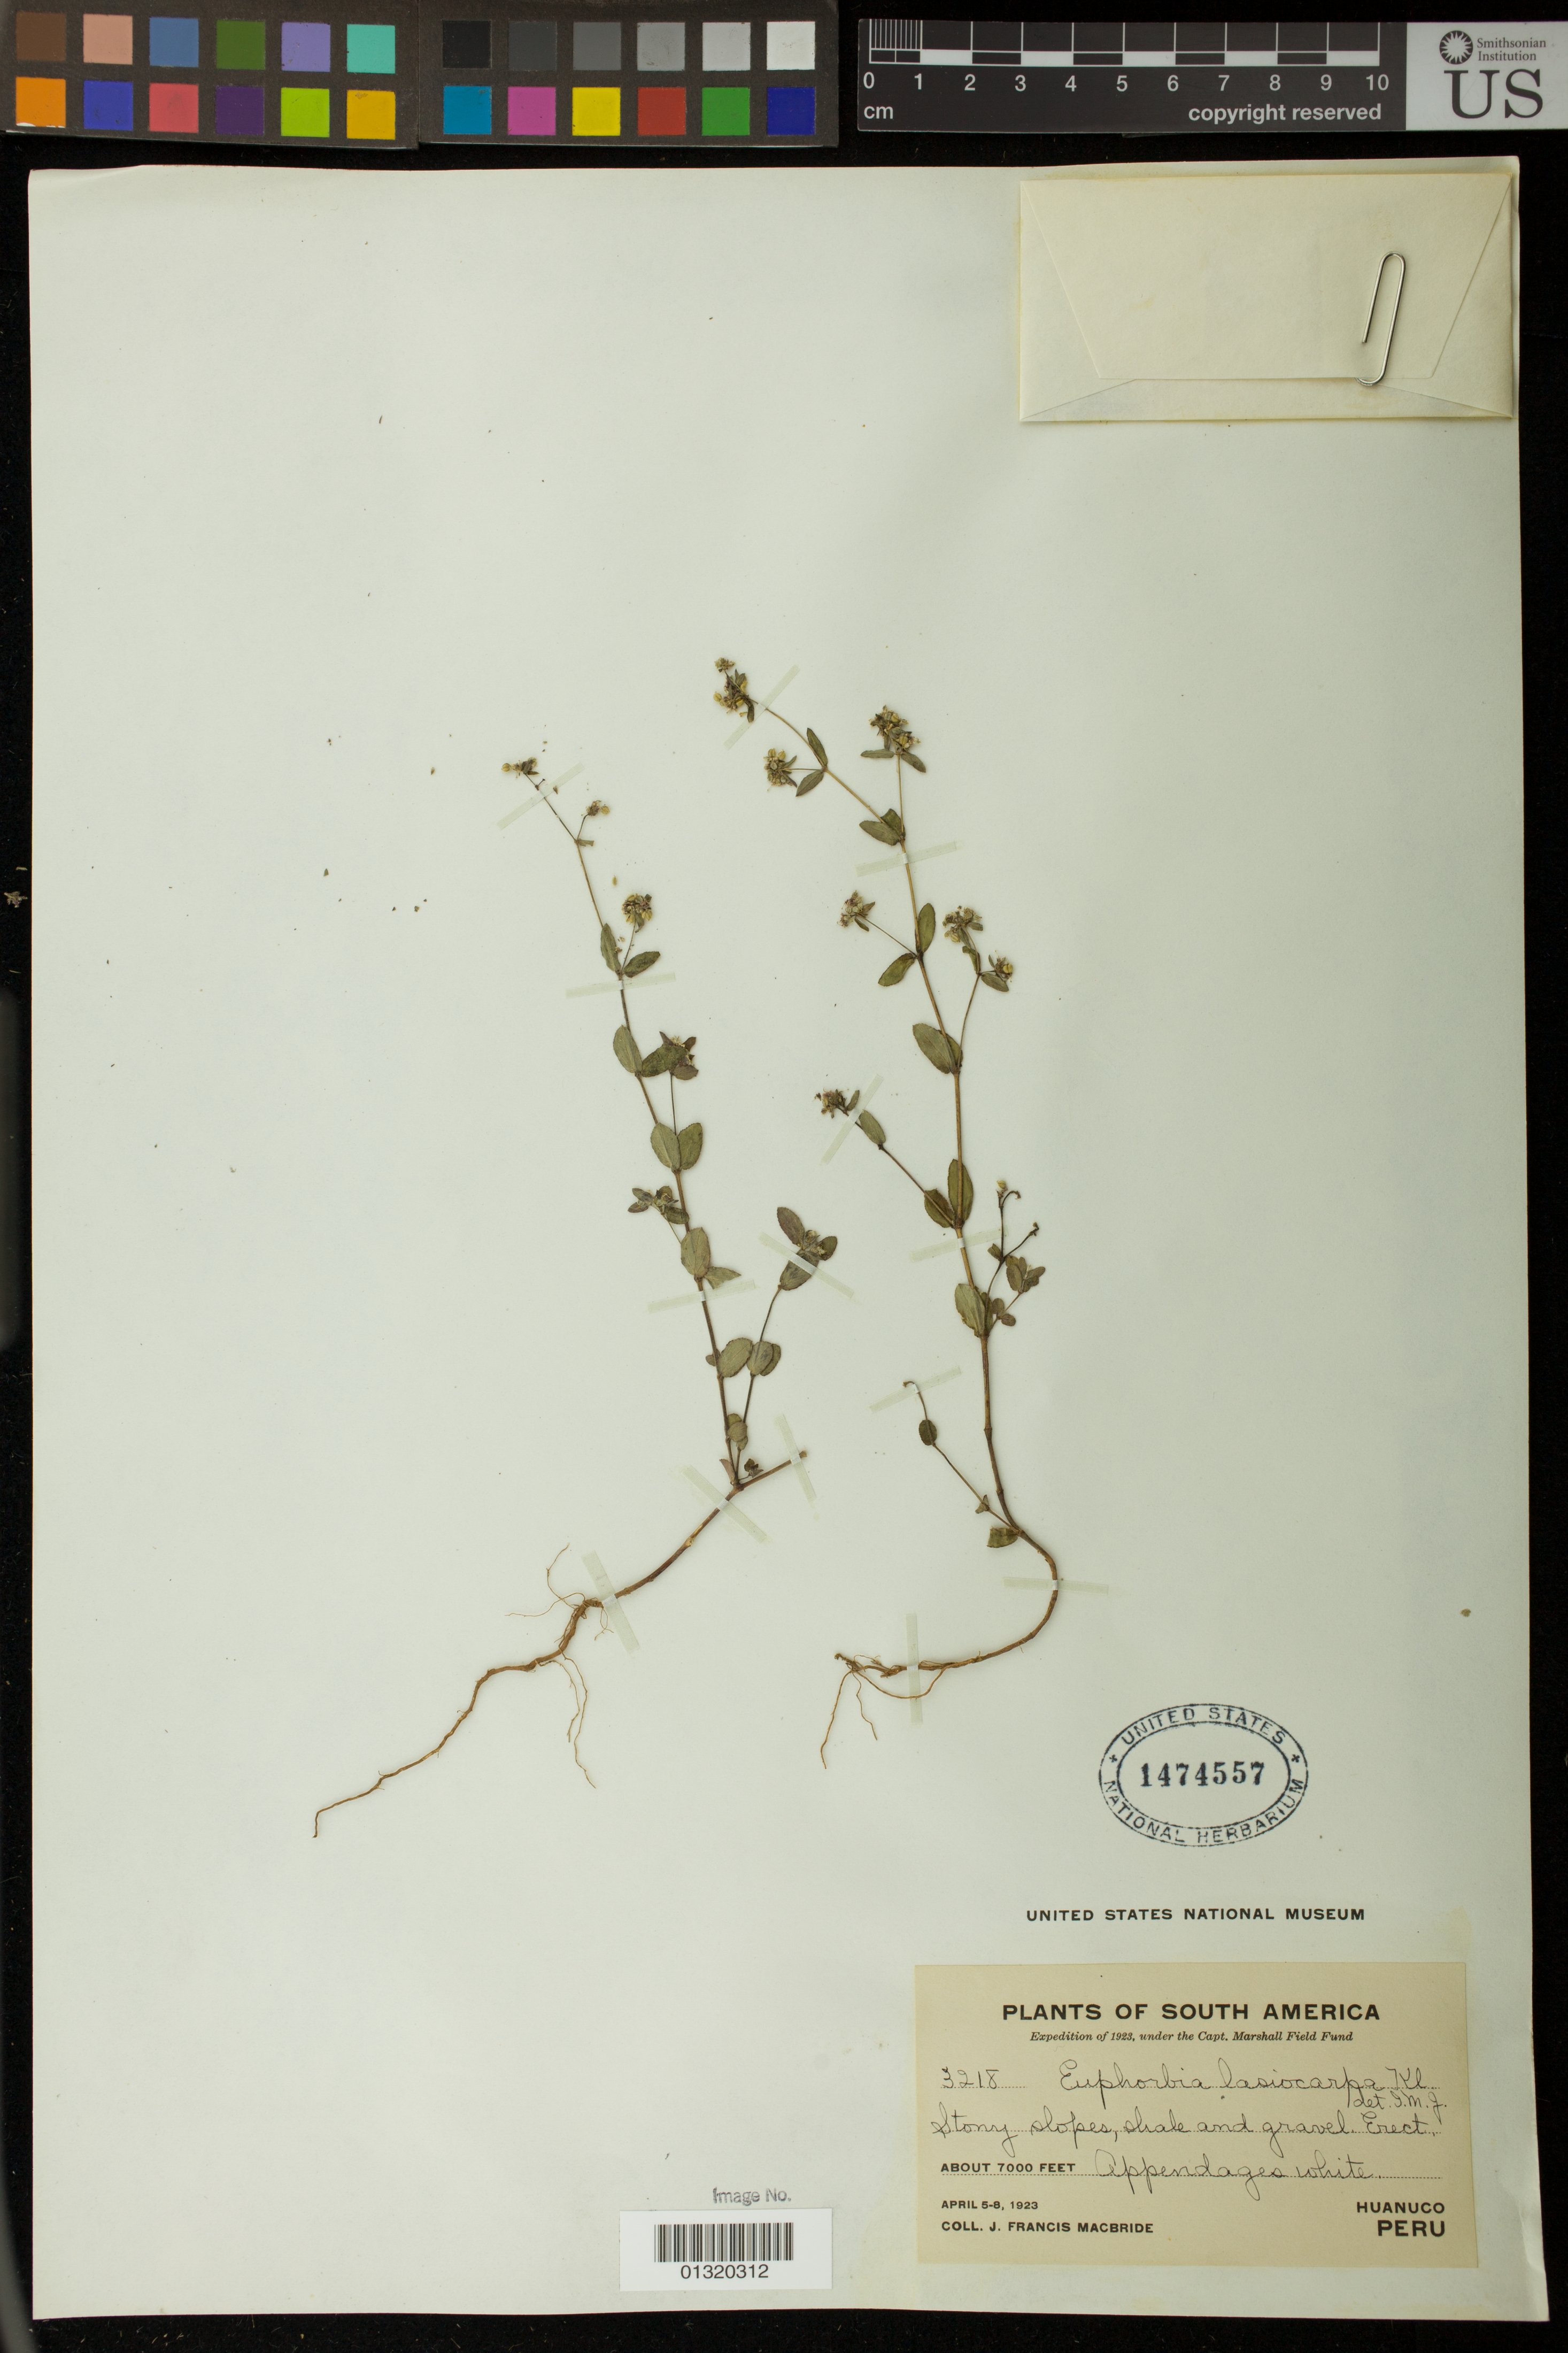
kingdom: Plantae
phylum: Tracheophyta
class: Magnoliopsida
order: Malpighiales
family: Euphorbiaceae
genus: Euphorbia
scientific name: Euphorbia lasiocarpa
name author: Klotzsch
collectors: J. F. Macbride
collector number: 3218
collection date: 1923-04-05/1923-04-08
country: Peru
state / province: Huánuco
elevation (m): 2134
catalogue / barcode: US 1474557